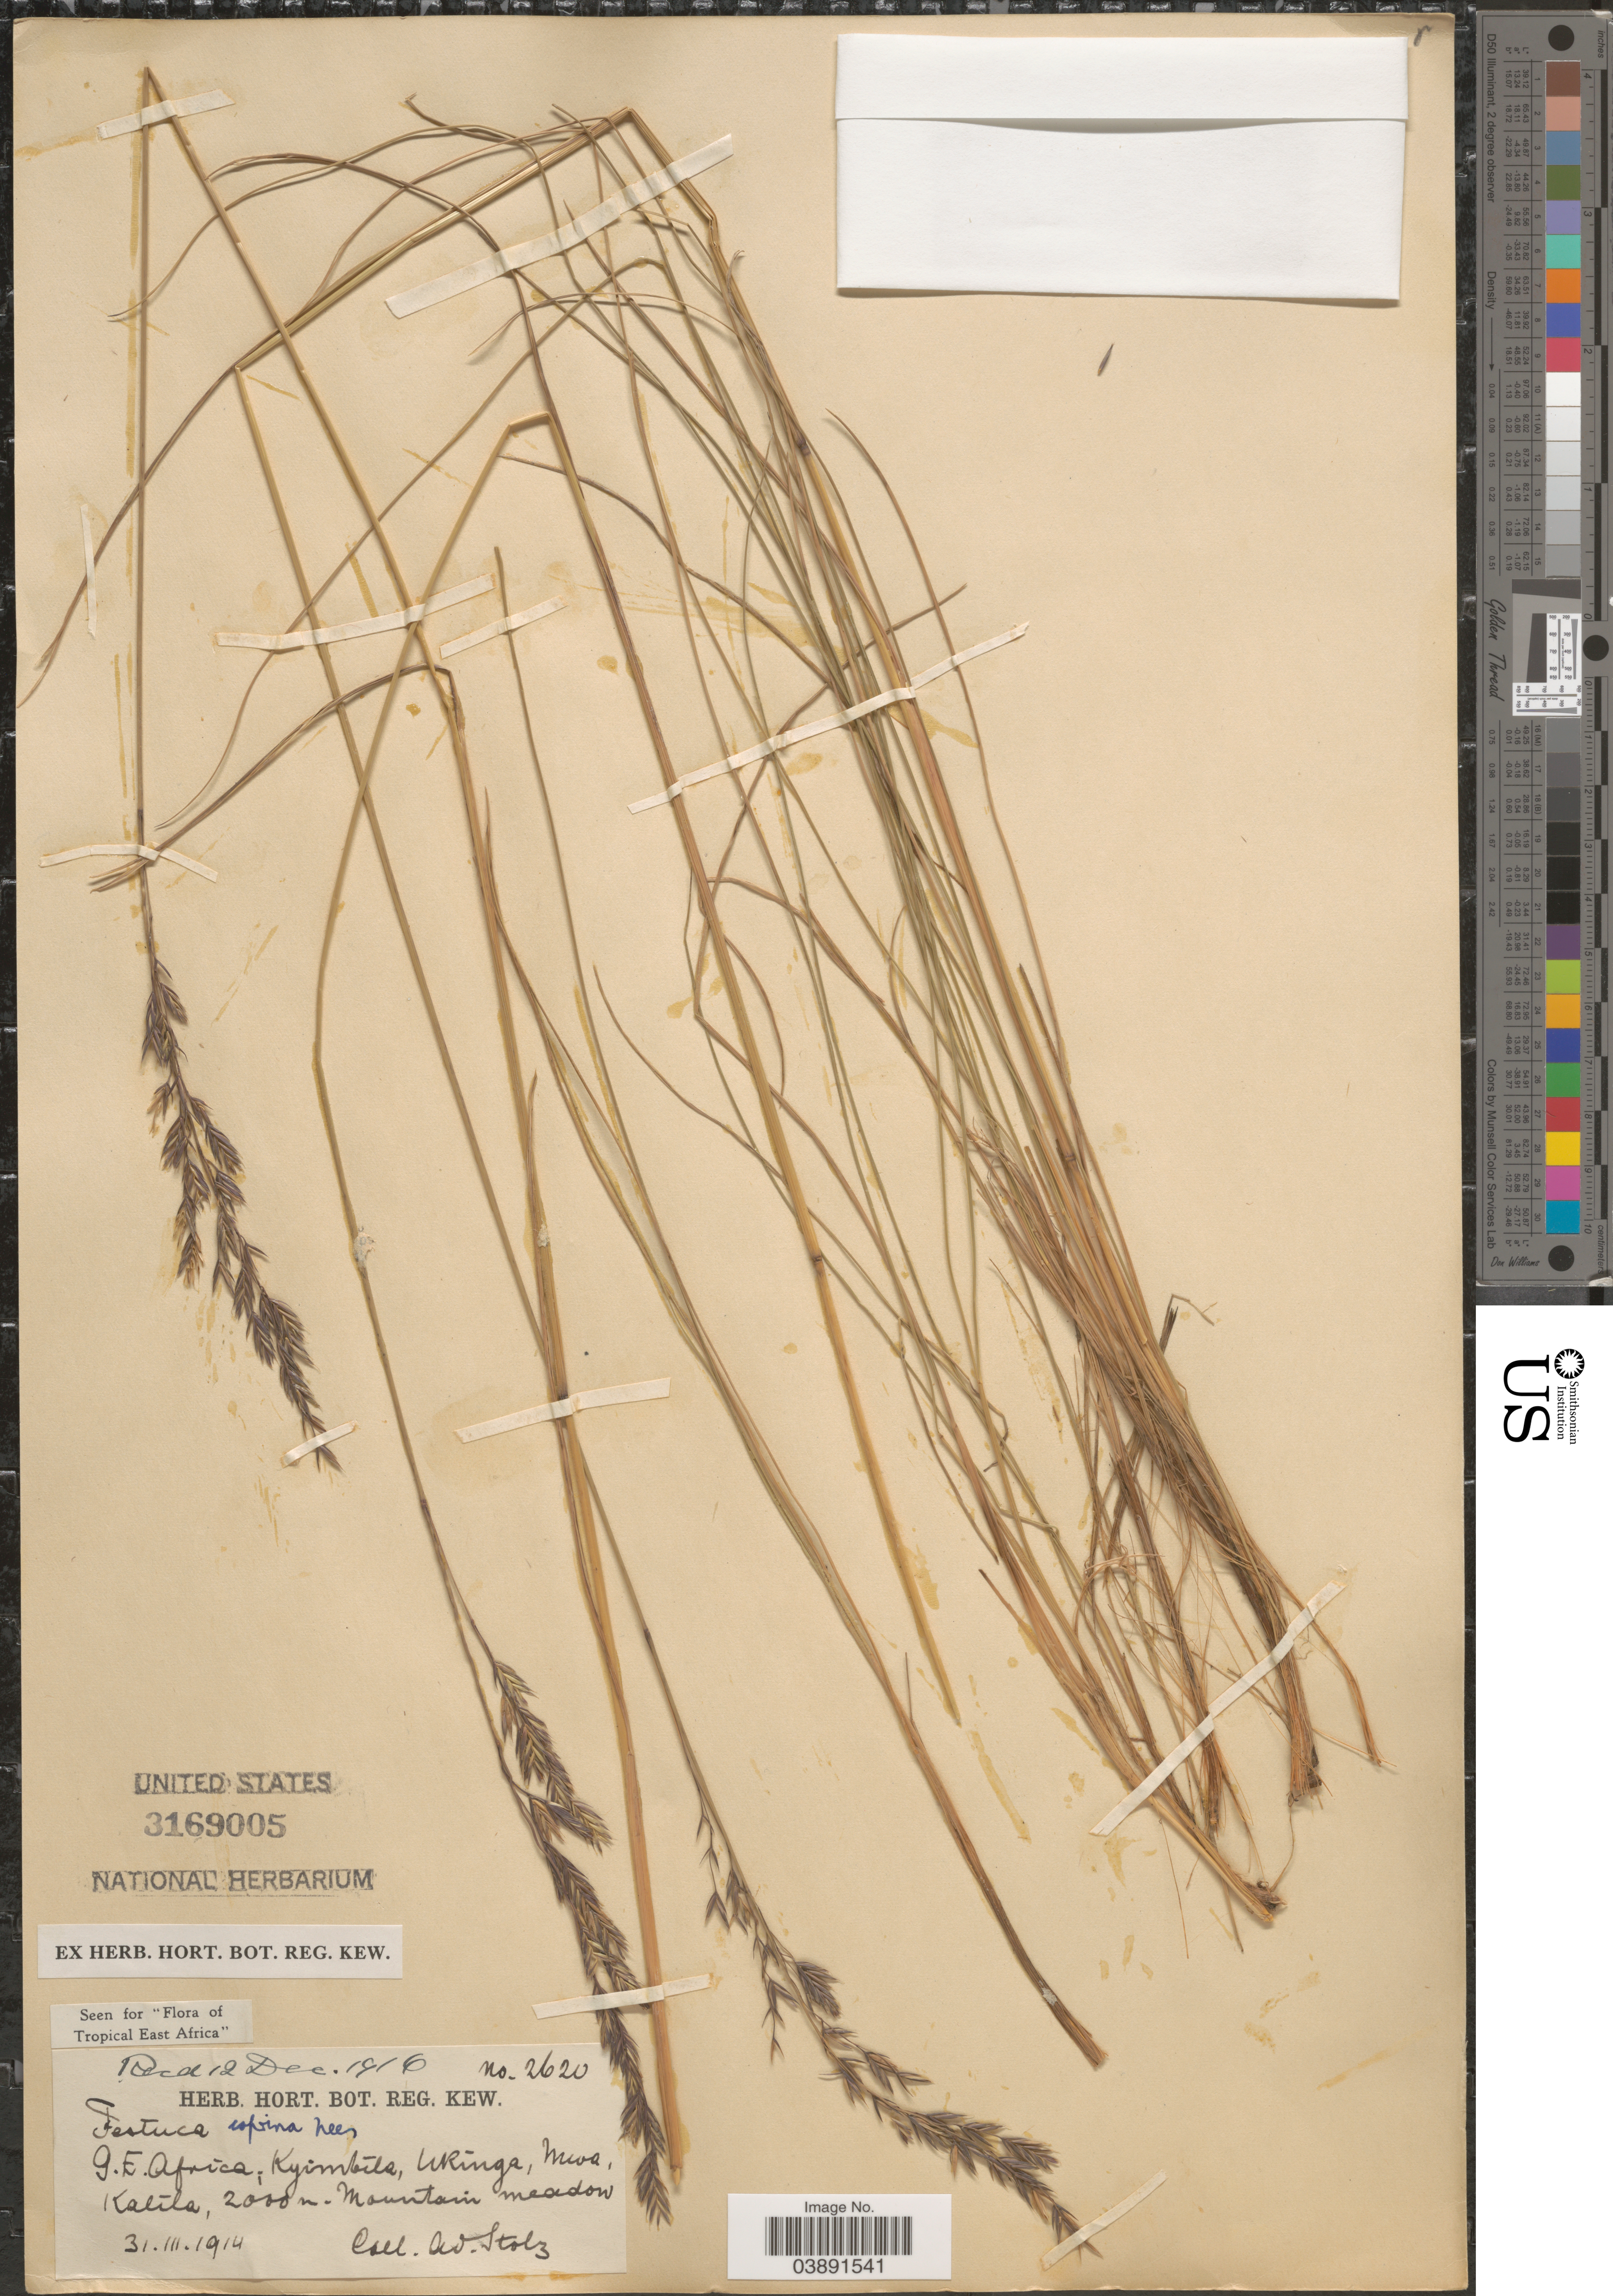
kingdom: Plantae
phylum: Tracheophyta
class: Liliopsida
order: Poales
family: Poaceae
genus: Festuca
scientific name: Festuca caprina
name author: Nees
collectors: A. Stolz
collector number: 2620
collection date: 1914-03-31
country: Tanzania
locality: G. E. Africa, Kyimbila, Uringa, Moa, Kalila. Mountain Meadow.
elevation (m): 2000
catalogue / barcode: US 3169005